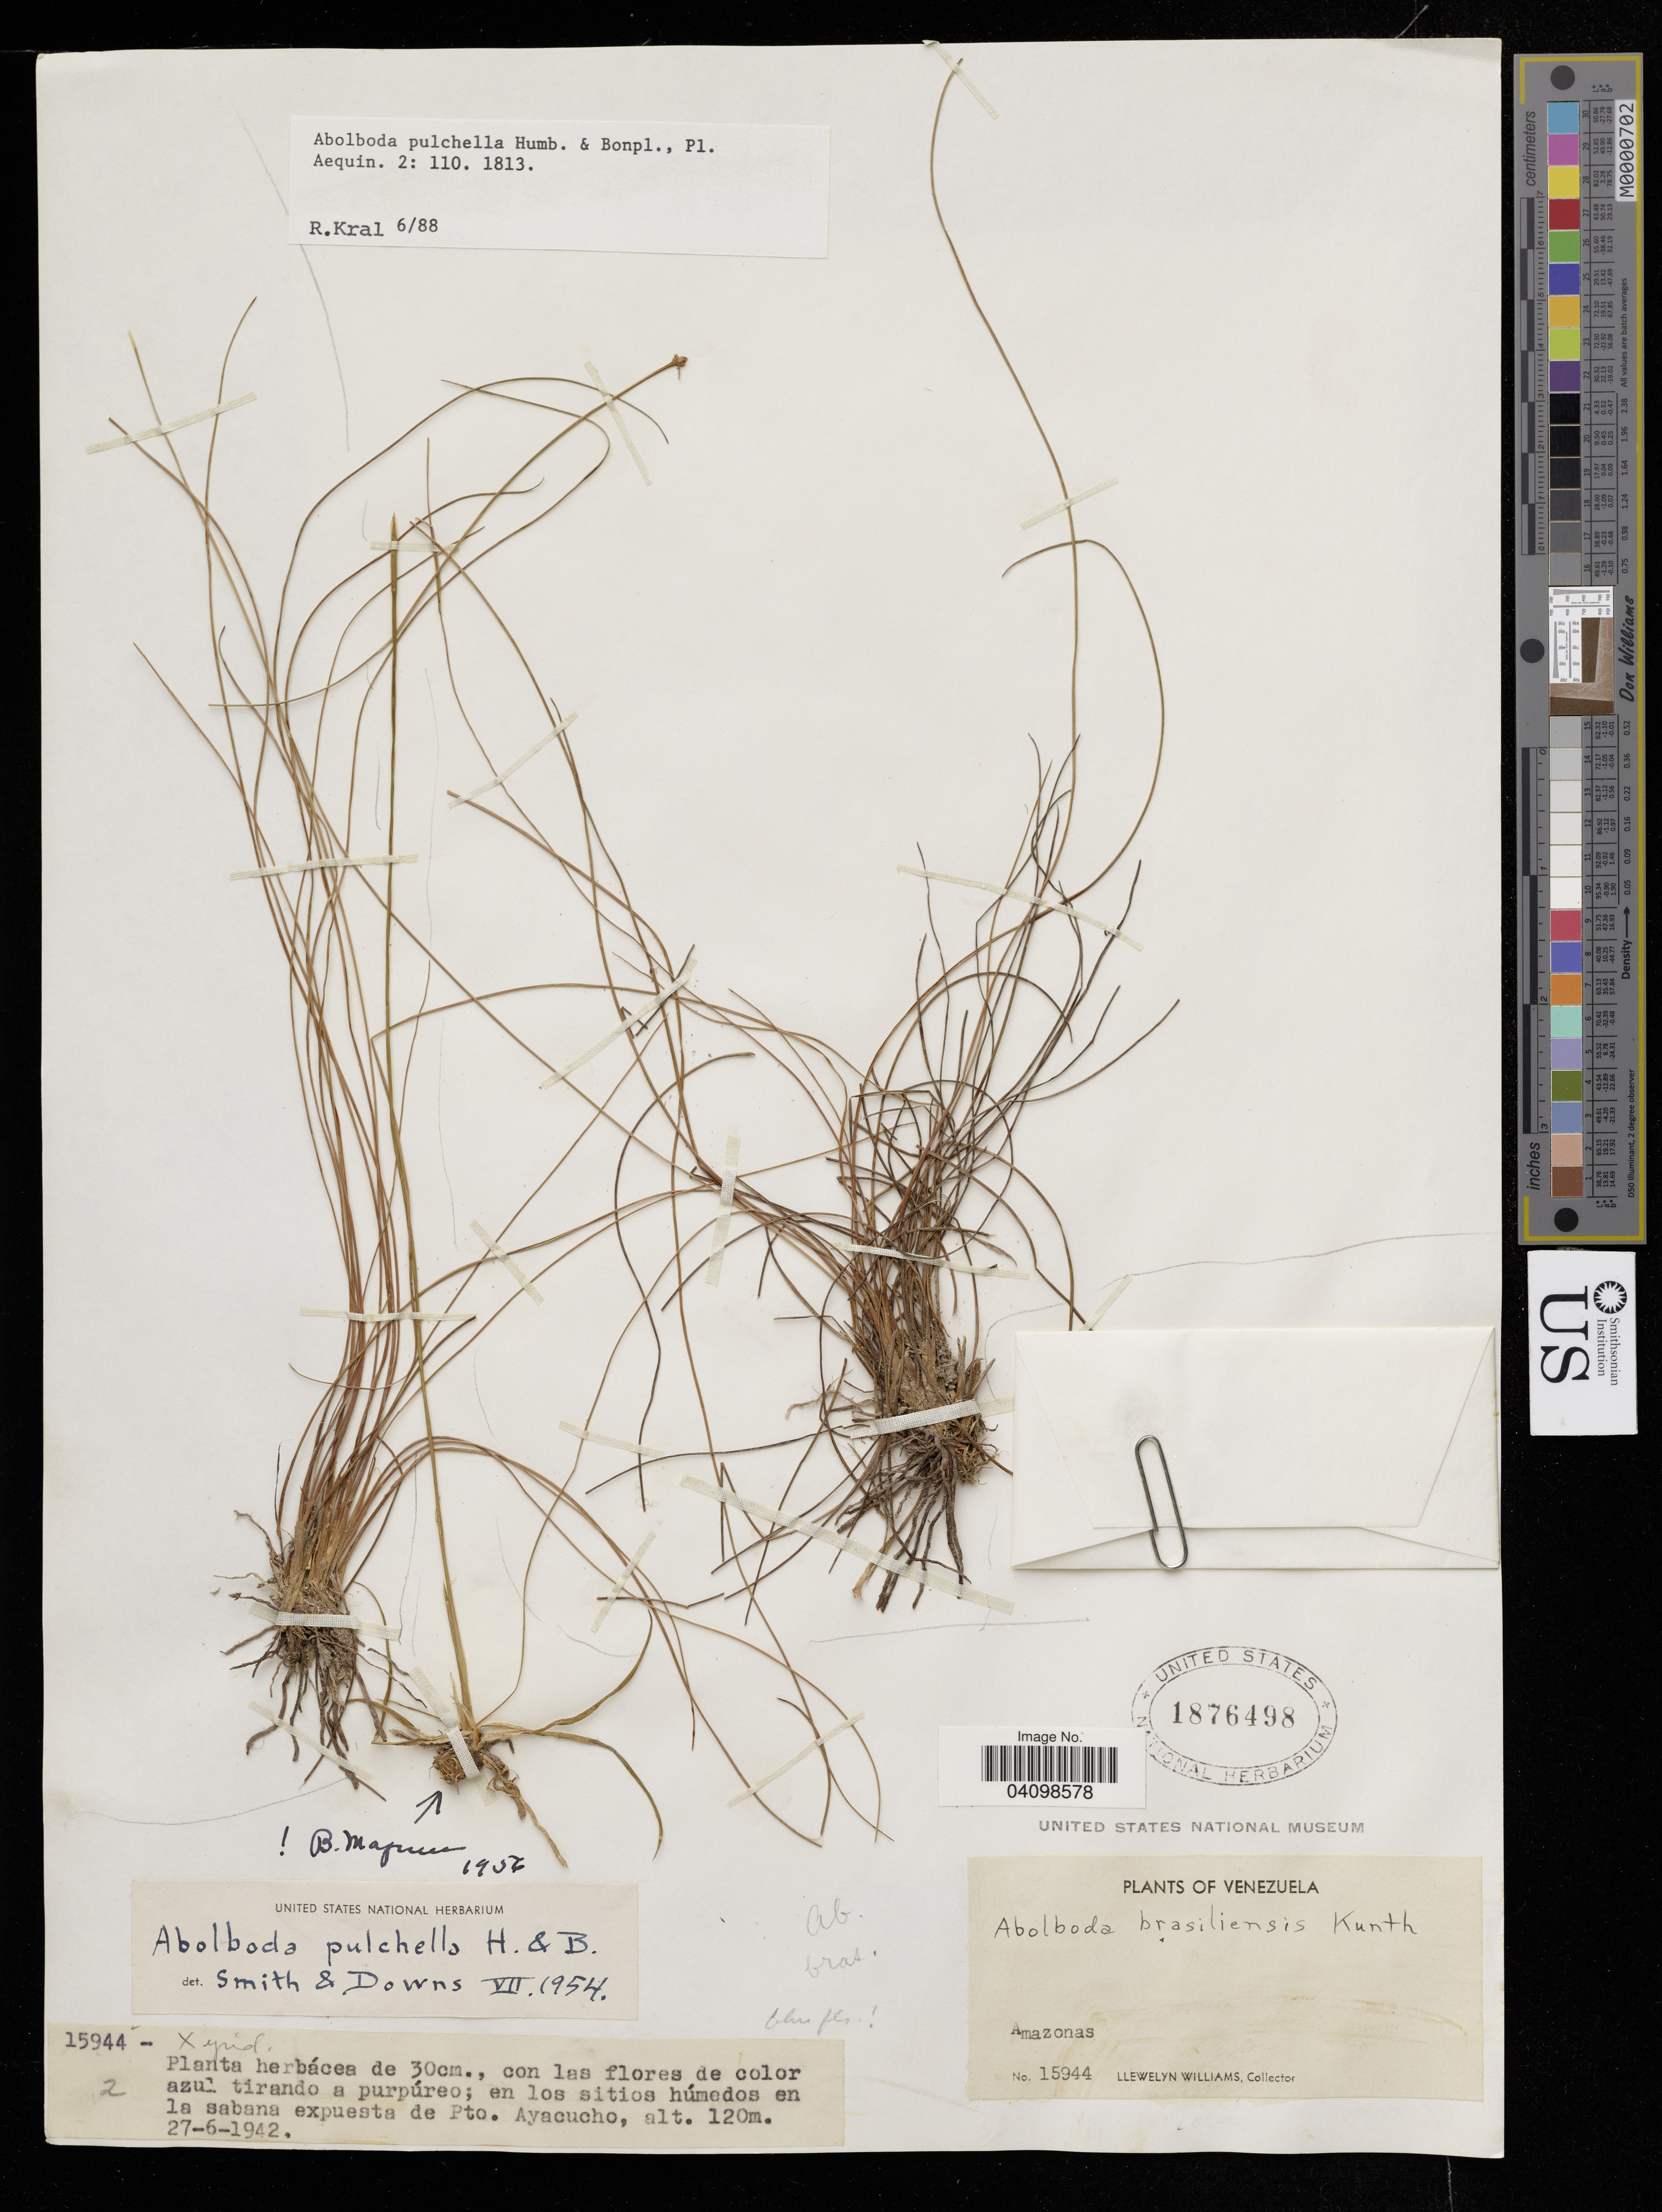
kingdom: Plantae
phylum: Tracheophyta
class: Liliopsida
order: Poales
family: Xyridaceae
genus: Abolboda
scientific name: Abolboda pulchella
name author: Bonpl.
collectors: Ll. Williams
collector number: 15944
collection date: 1942-06-27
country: Venezuela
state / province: Amazonas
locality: En la sabana expuesta de Pto. Ayacucho.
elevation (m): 120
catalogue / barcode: US 1876498